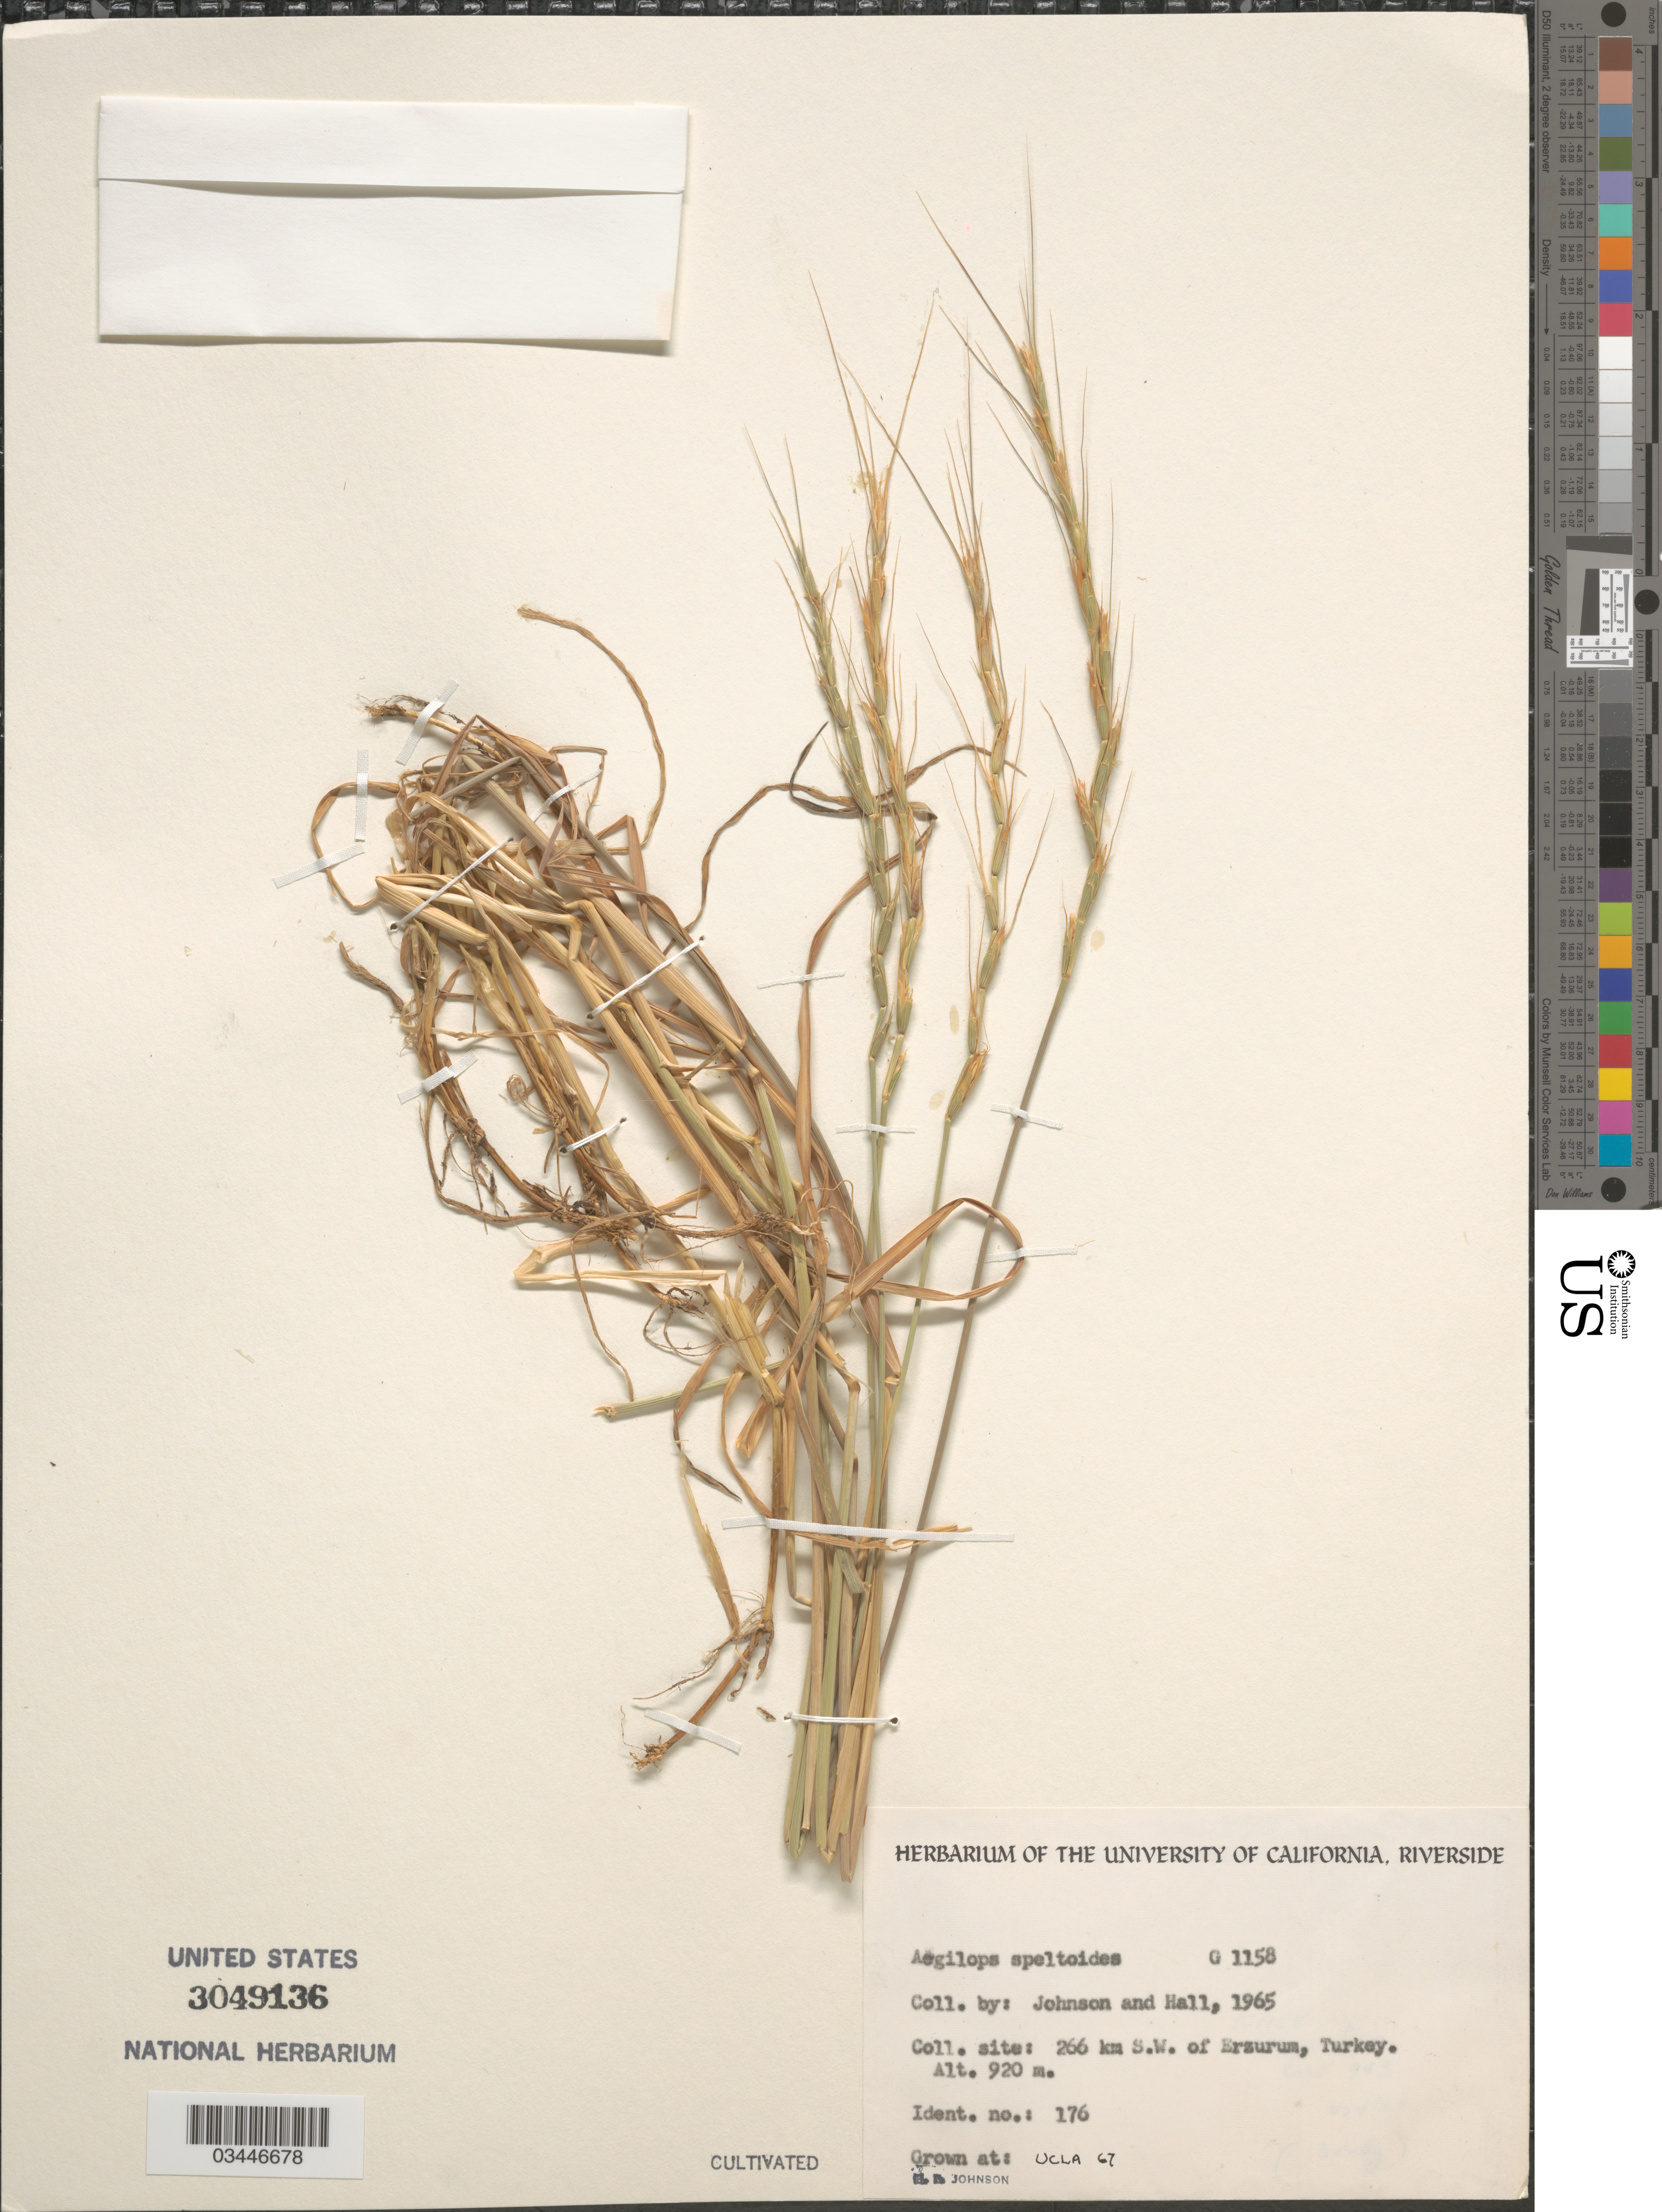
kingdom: Plantae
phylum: Tracheophyta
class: Liliopsida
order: Poales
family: Poaceae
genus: Aegilops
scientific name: Aegilops speltoides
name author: Tausch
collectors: B. Johnson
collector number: G1158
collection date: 1967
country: United States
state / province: California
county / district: Los Angeles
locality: UCLA.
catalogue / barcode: US 3049136